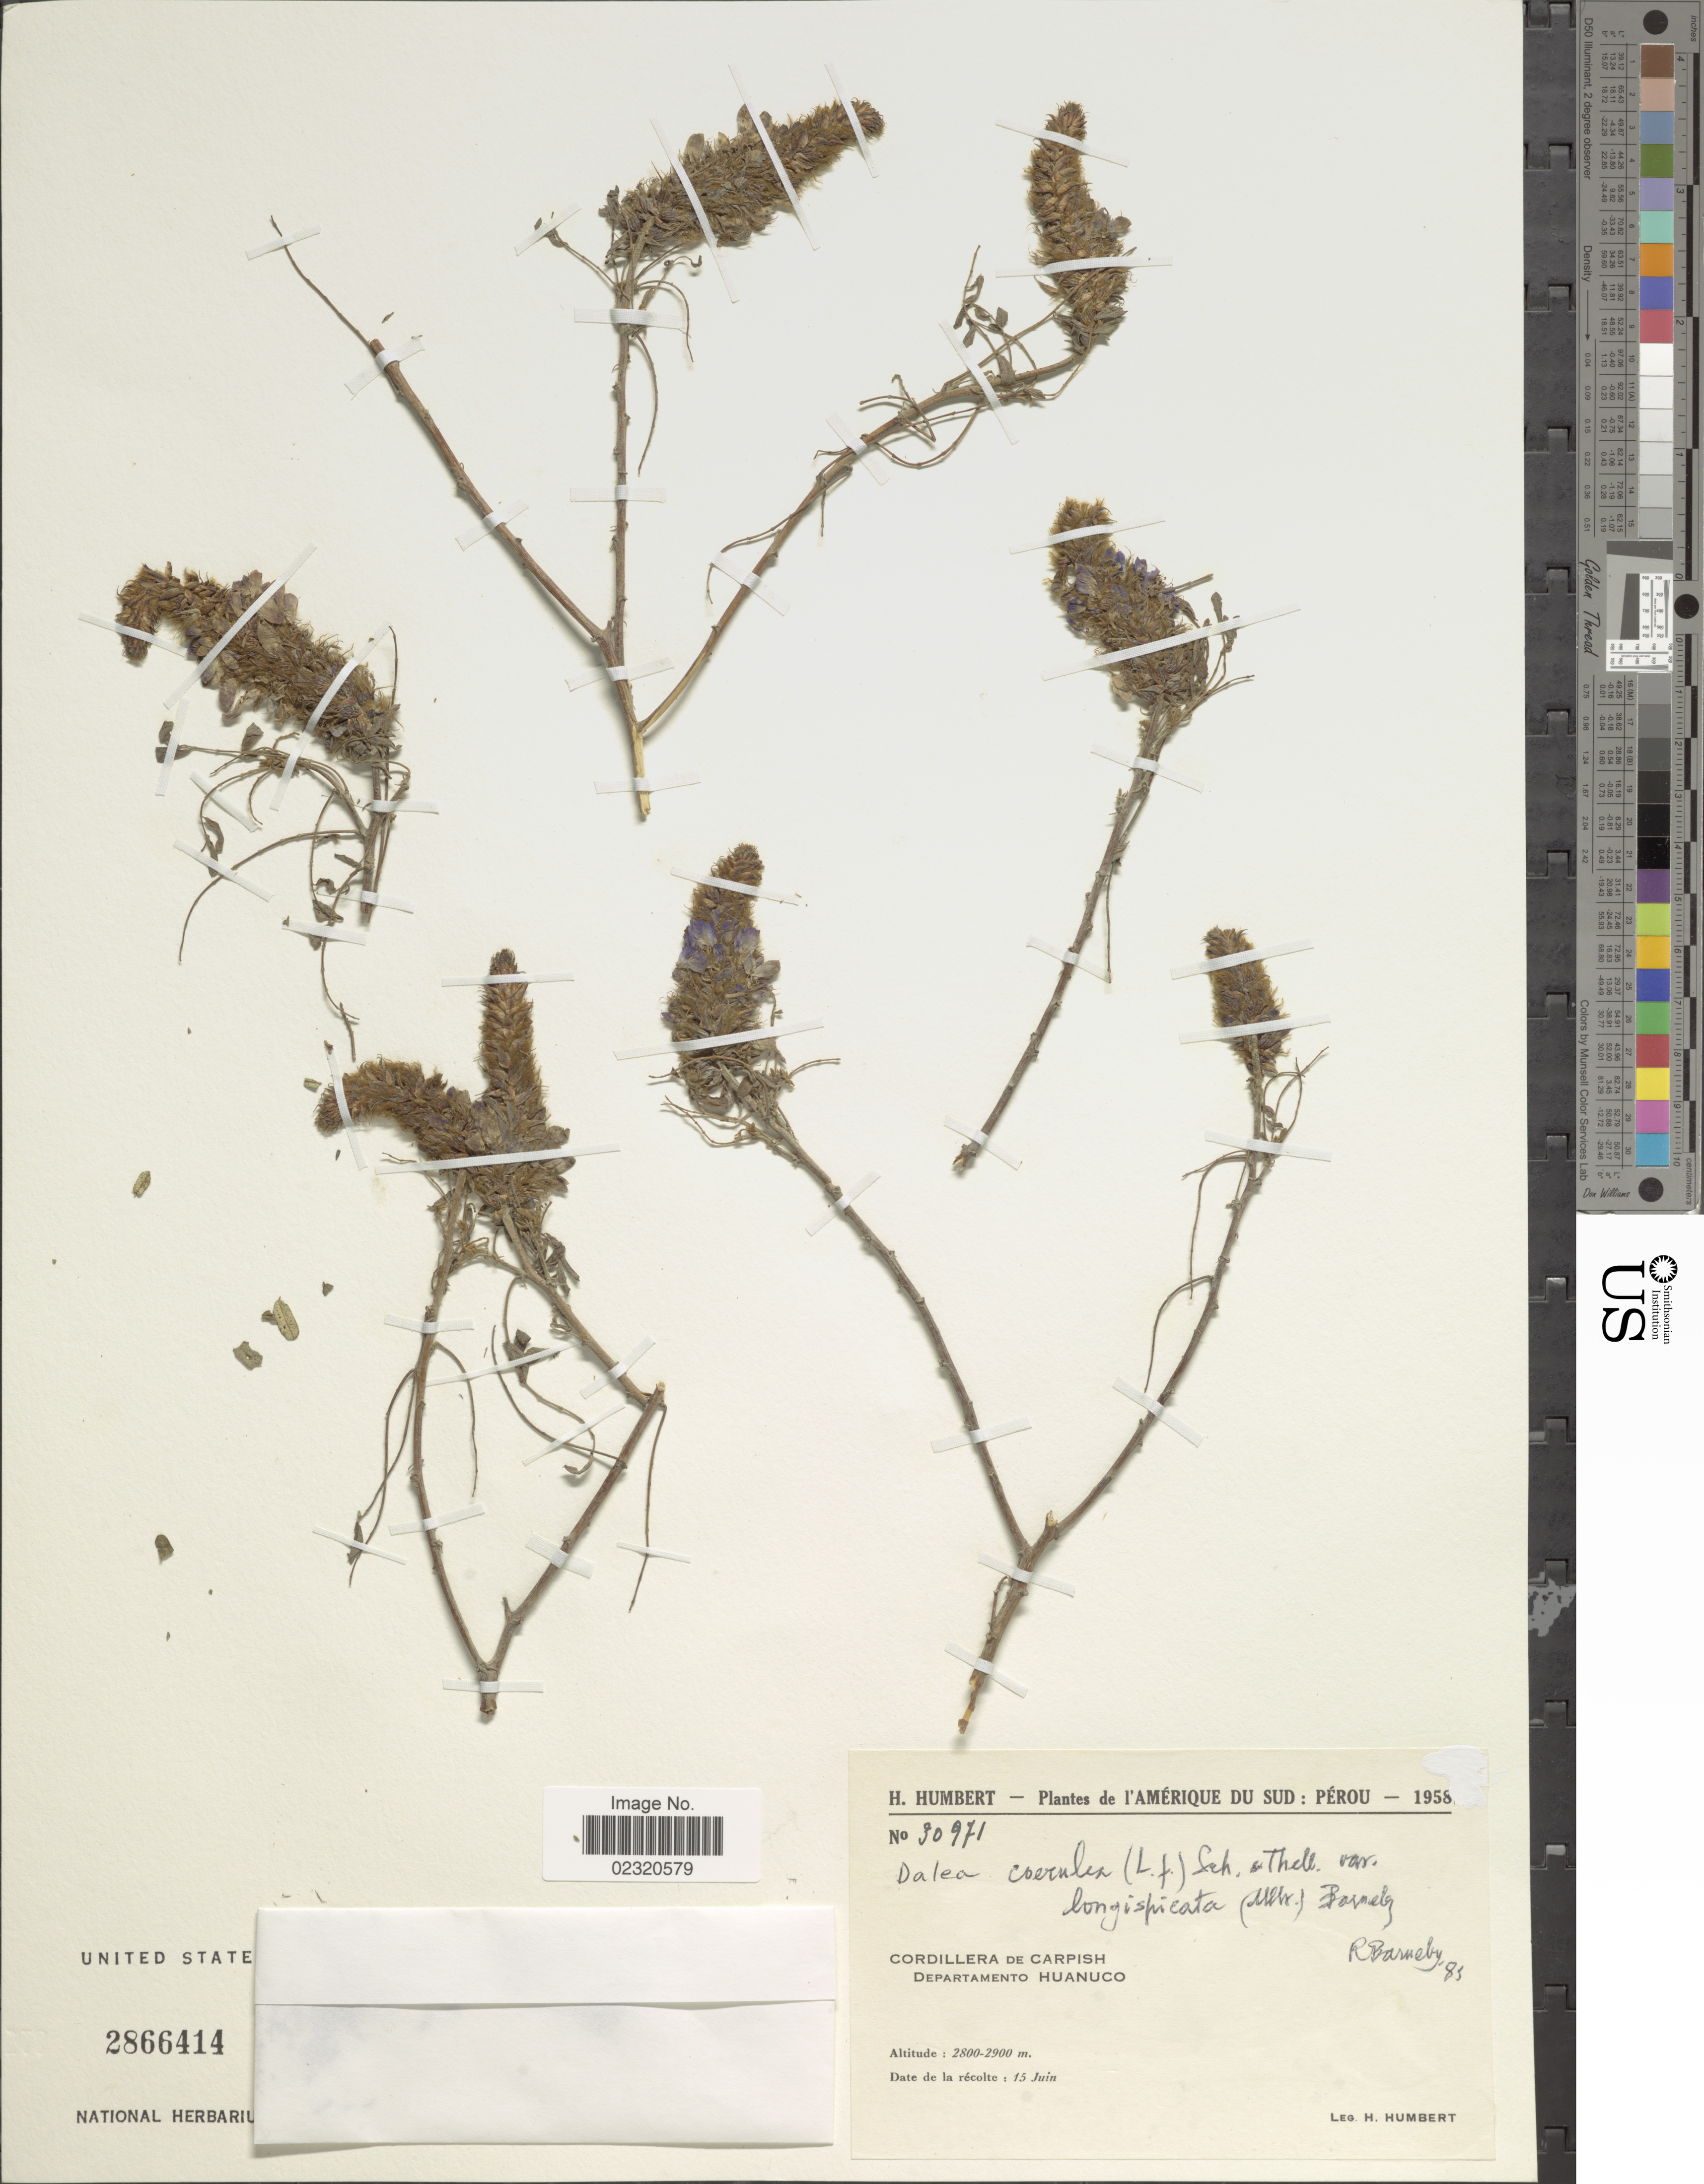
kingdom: Plantae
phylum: Tracheophyta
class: Magnoliopsida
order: Fabales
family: Fabaceae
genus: Dalea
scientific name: Dalea coerulea var. longispicata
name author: (Ulbr.) Barneby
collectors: H. Humbert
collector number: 30971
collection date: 1958-06-15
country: Peru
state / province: Huánuco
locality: Cordillera de Carpish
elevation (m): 2800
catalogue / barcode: US 2866414